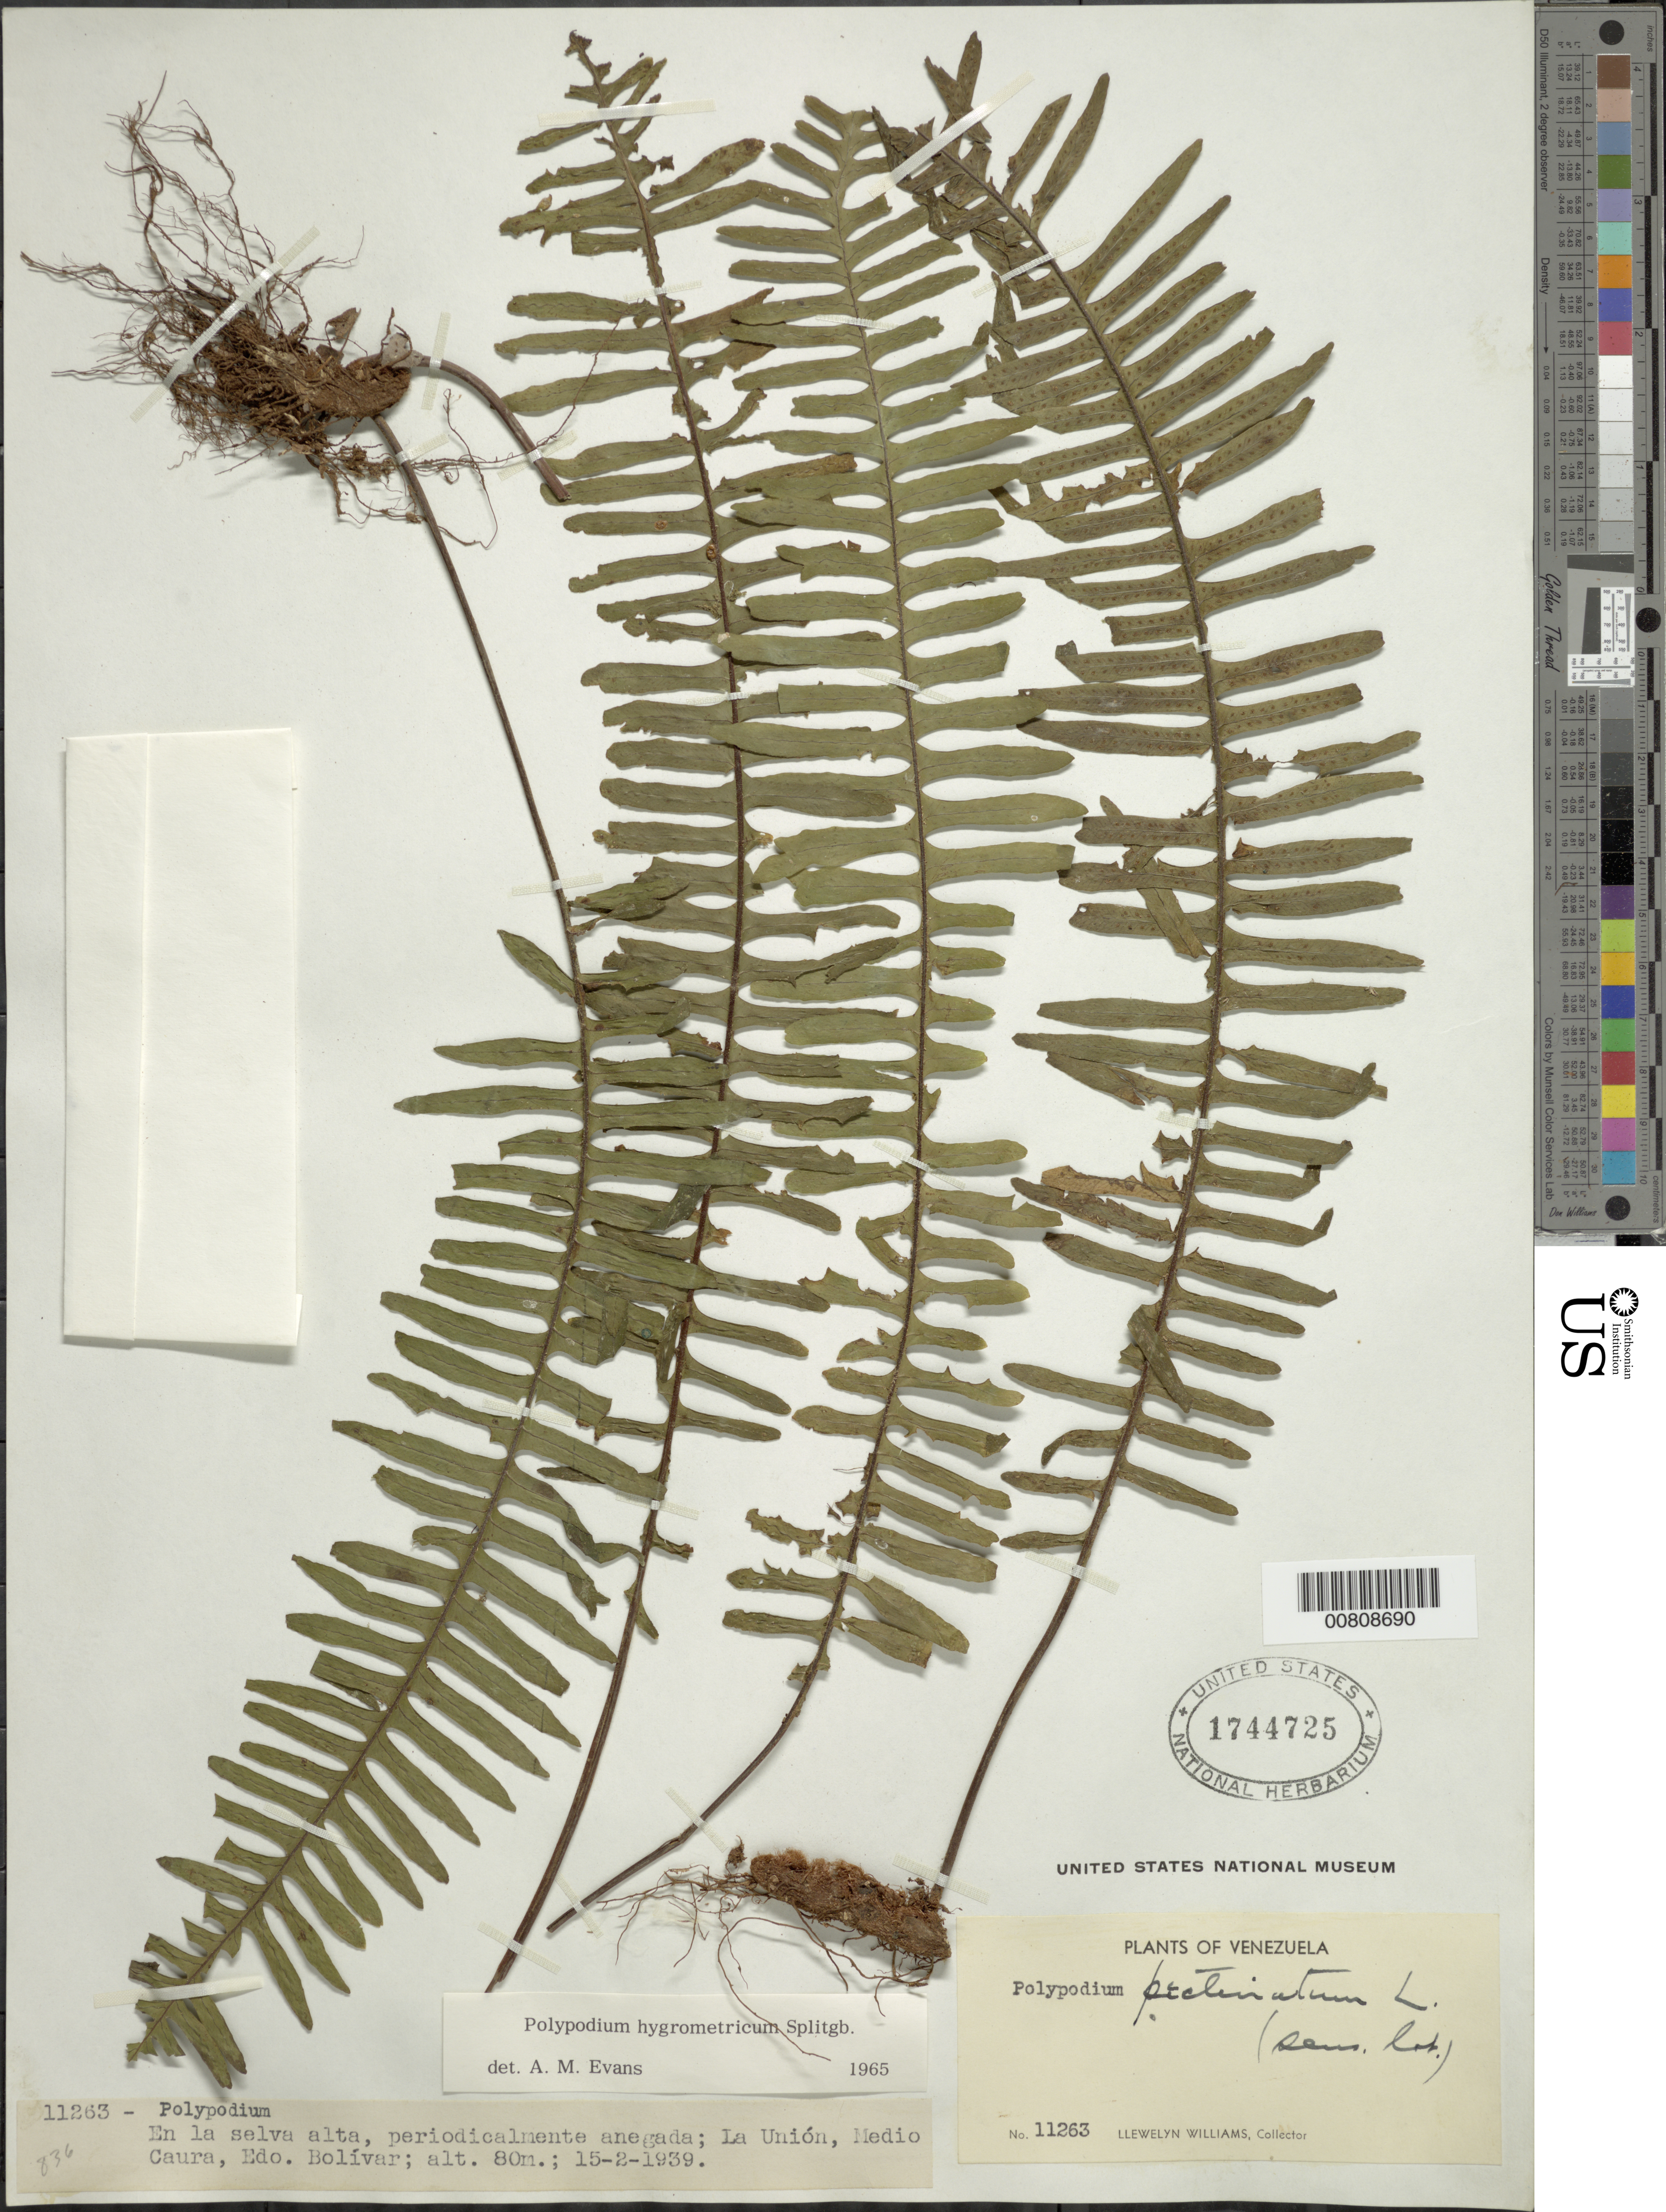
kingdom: Plantae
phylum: Tracheophyta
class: Polypodiopsida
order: Polypodiales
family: Polypodiaceae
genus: Pecluma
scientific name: Pecluma hygrometrica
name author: (Splitg.) M.G. Price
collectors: Ll. Williams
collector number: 11263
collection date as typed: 15-Feb-39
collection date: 1939-02-15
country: Venezuela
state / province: Bolívar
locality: La Unión, Medio Caura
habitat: High forest, periodically inundated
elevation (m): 80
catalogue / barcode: US 1744725